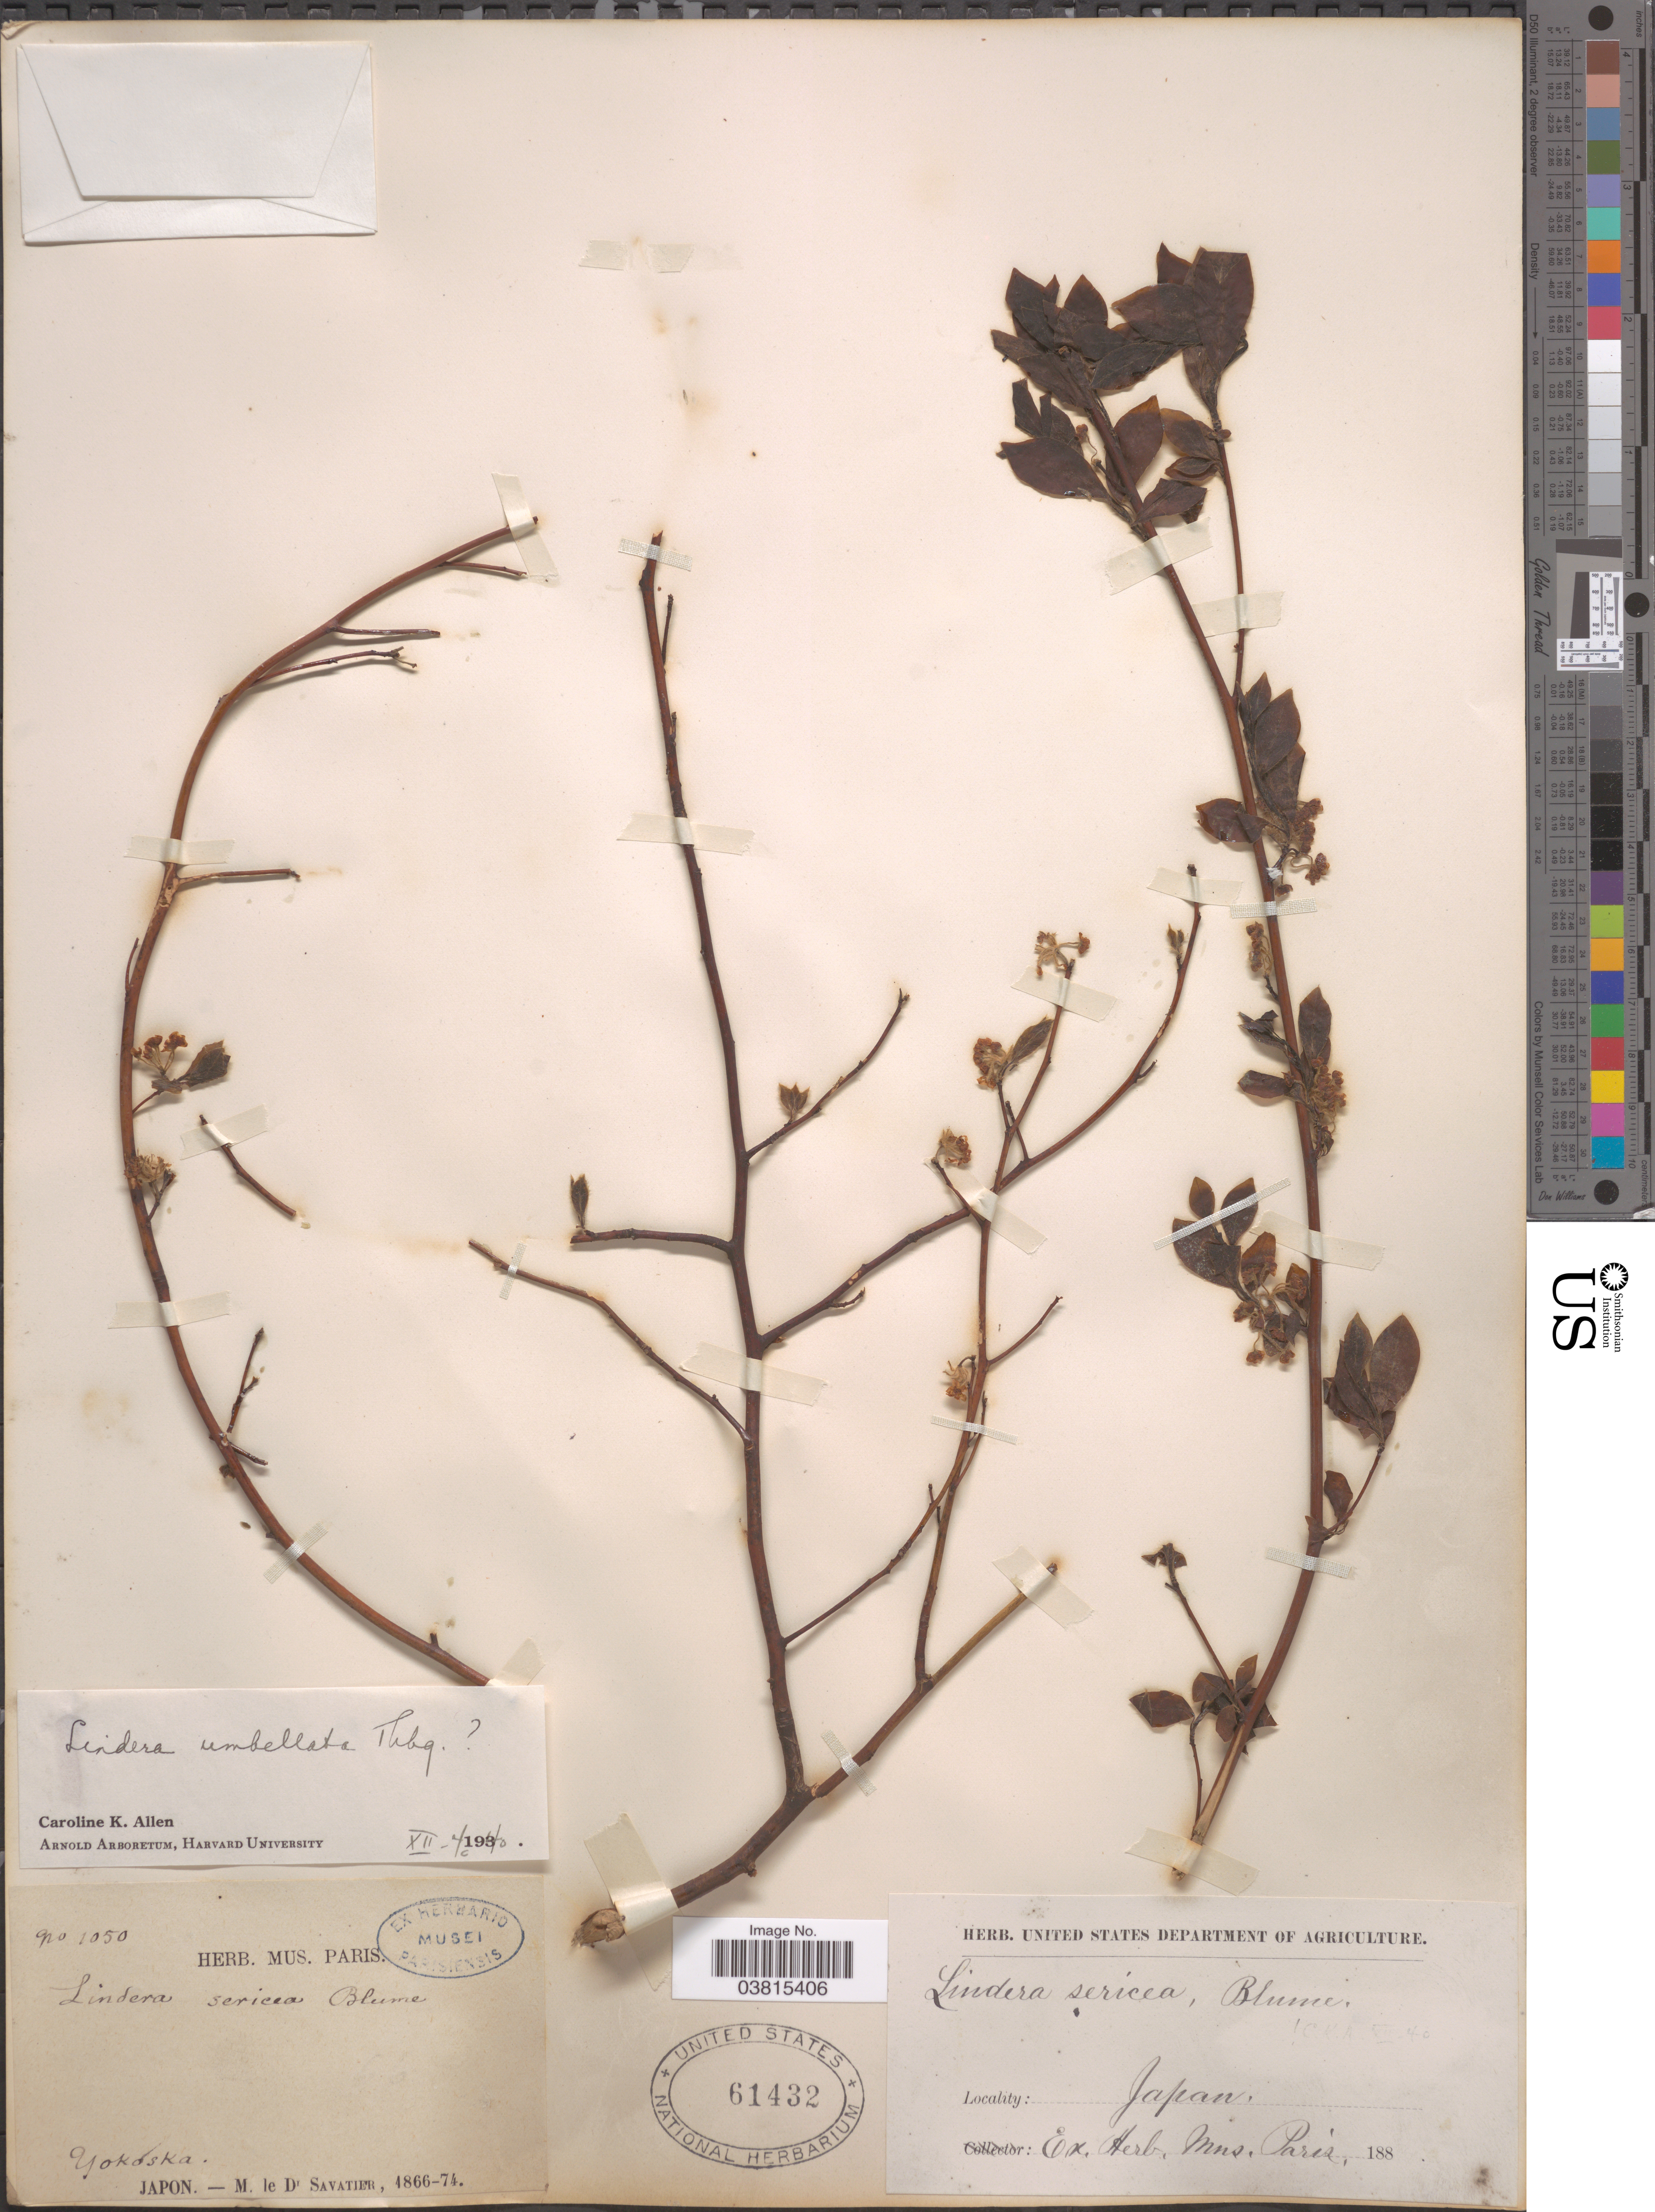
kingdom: Plantae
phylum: Tracheophyta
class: Magnoliopsida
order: Laurales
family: Lauraceae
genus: Lindera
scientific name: Lindera umbellata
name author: Thunb.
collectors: M. Savatier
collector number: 1050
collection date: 1866/1874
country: Japan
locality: Yokoska.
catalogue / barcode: US 61432